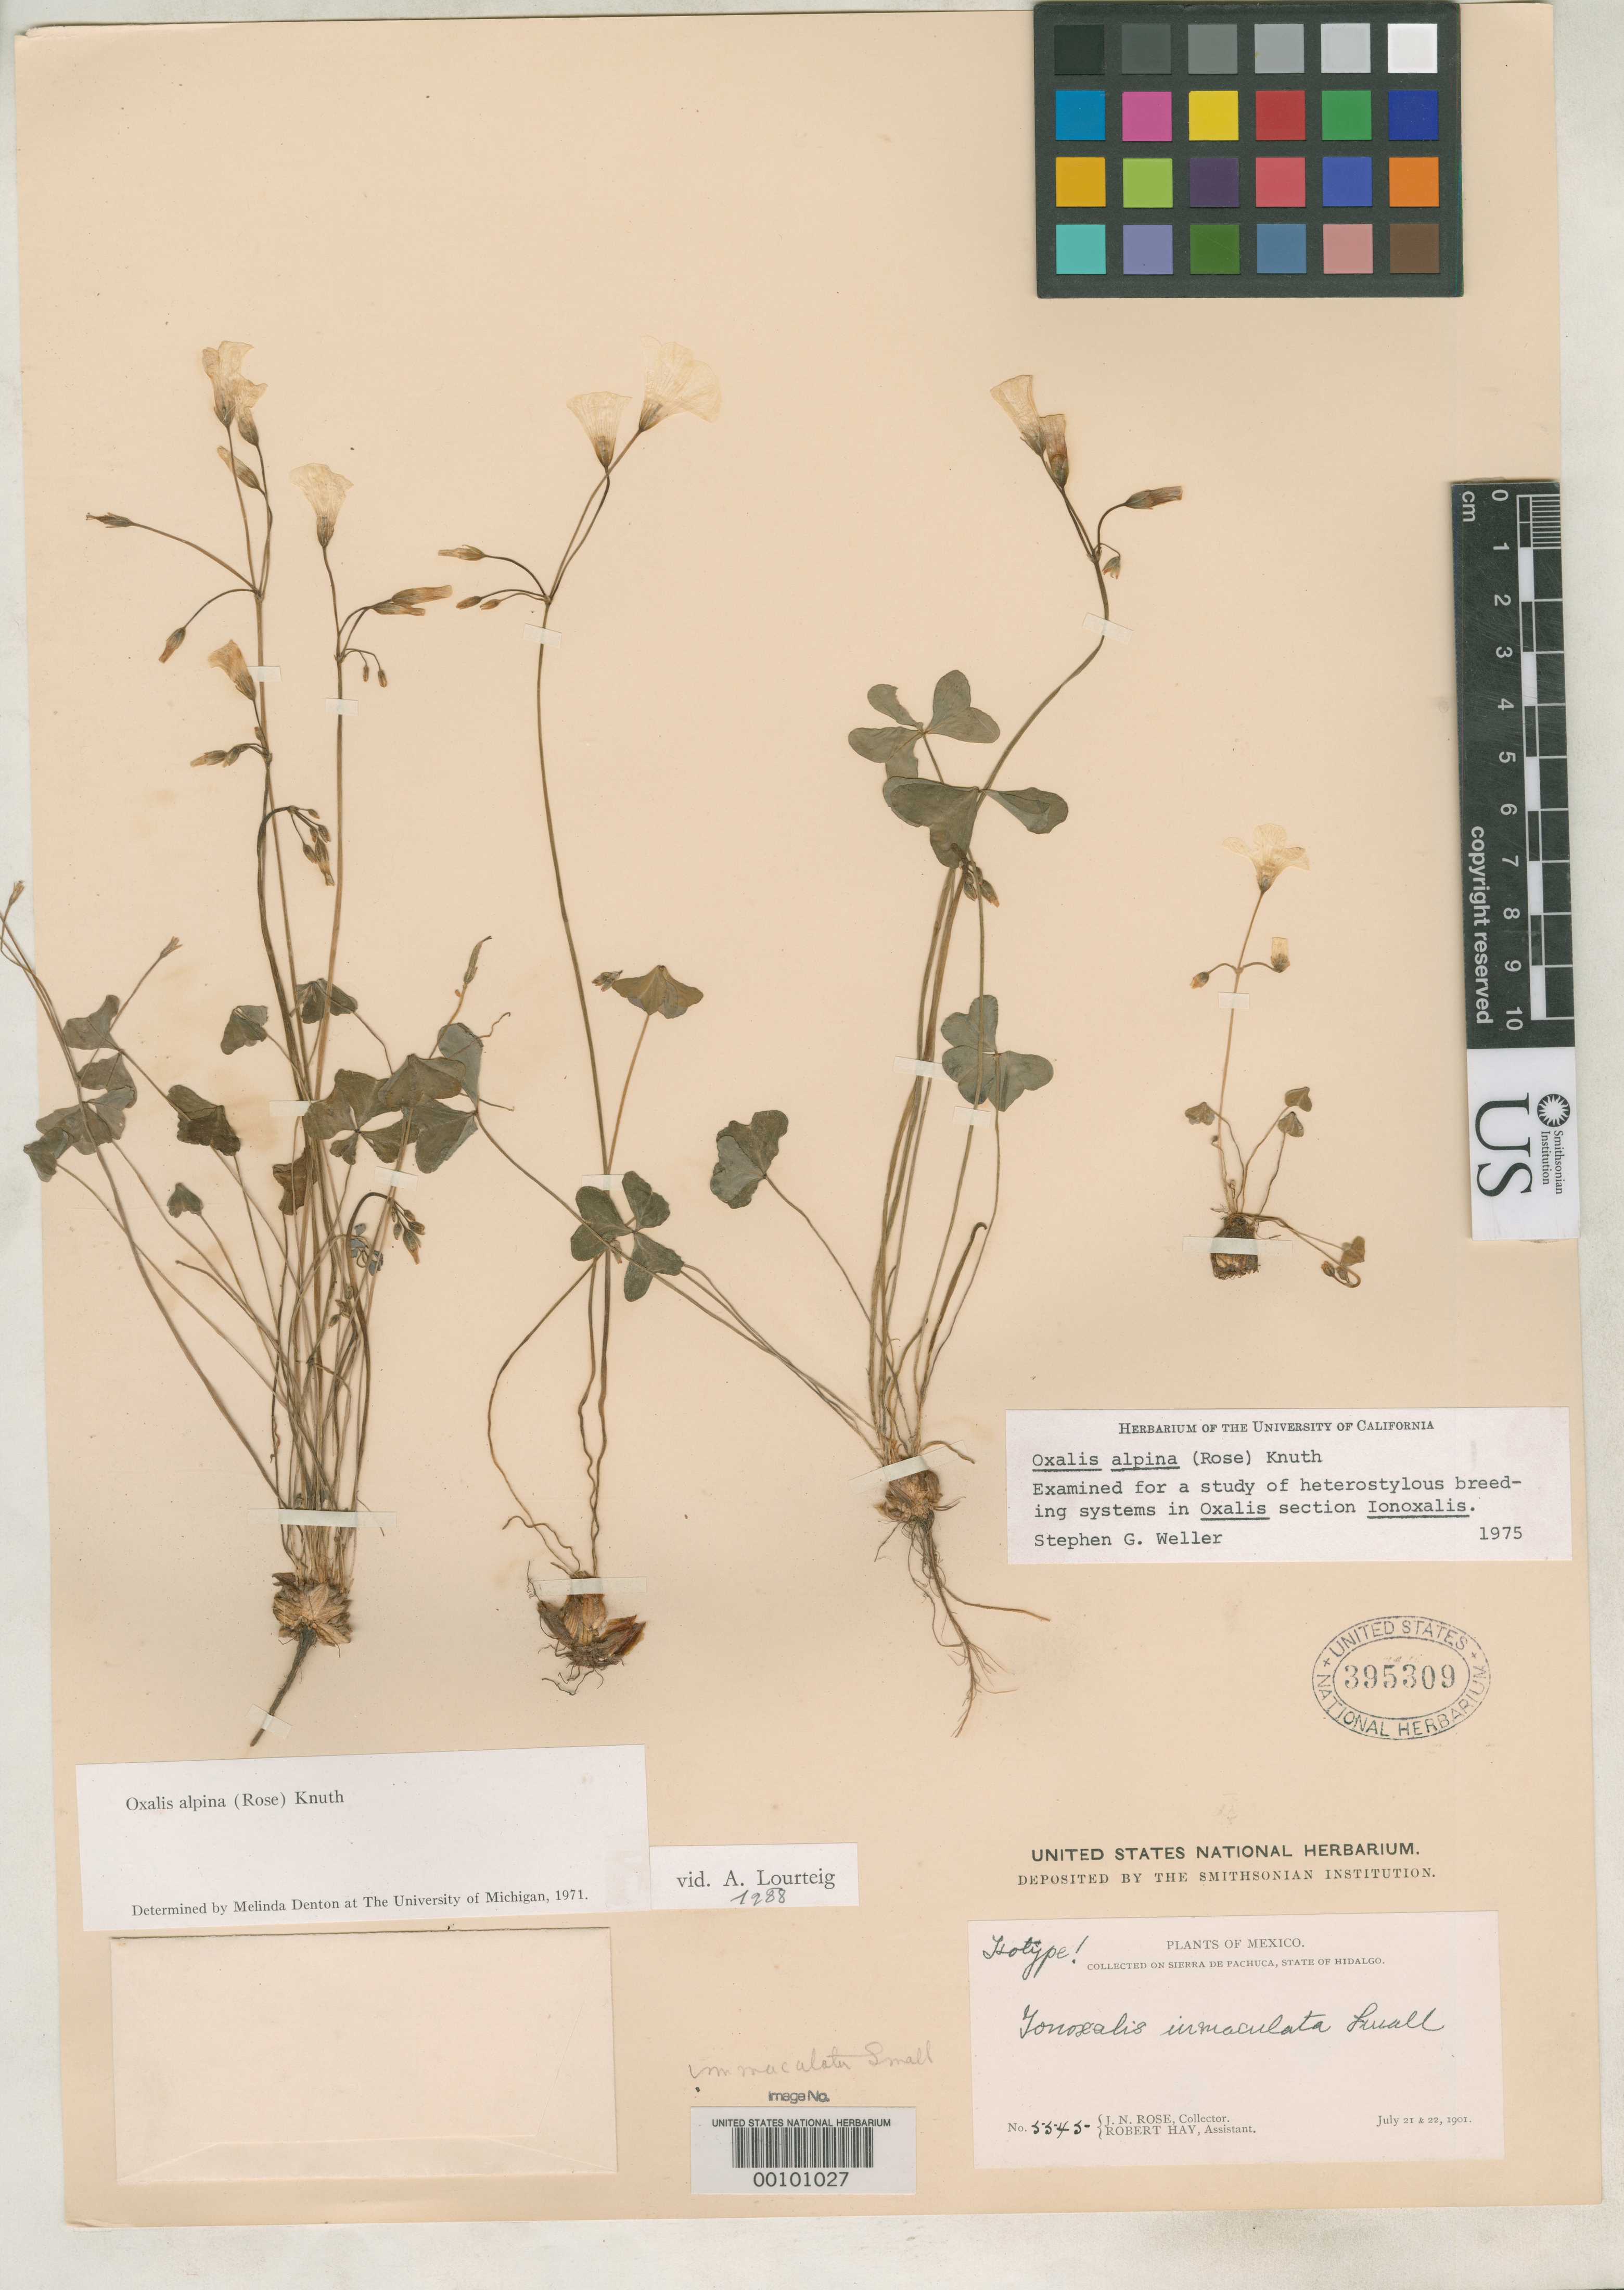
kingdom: Plantae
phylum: Tracheophyta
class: Magnoliopsida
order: Oxalidales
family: Oxalidaceae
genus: Ionoxalis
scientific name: Ionoxalis immaculata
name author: Small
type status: Isotype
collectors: J. N. Rose & R. H. Hay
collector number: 5545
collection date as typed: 21 Jun 1901 to 22 Jun 1901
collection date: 1901-06-21/1901-06-22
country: Mexico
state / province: Hidalgo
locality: Sierra de Pachuca.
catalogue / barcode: US 395309